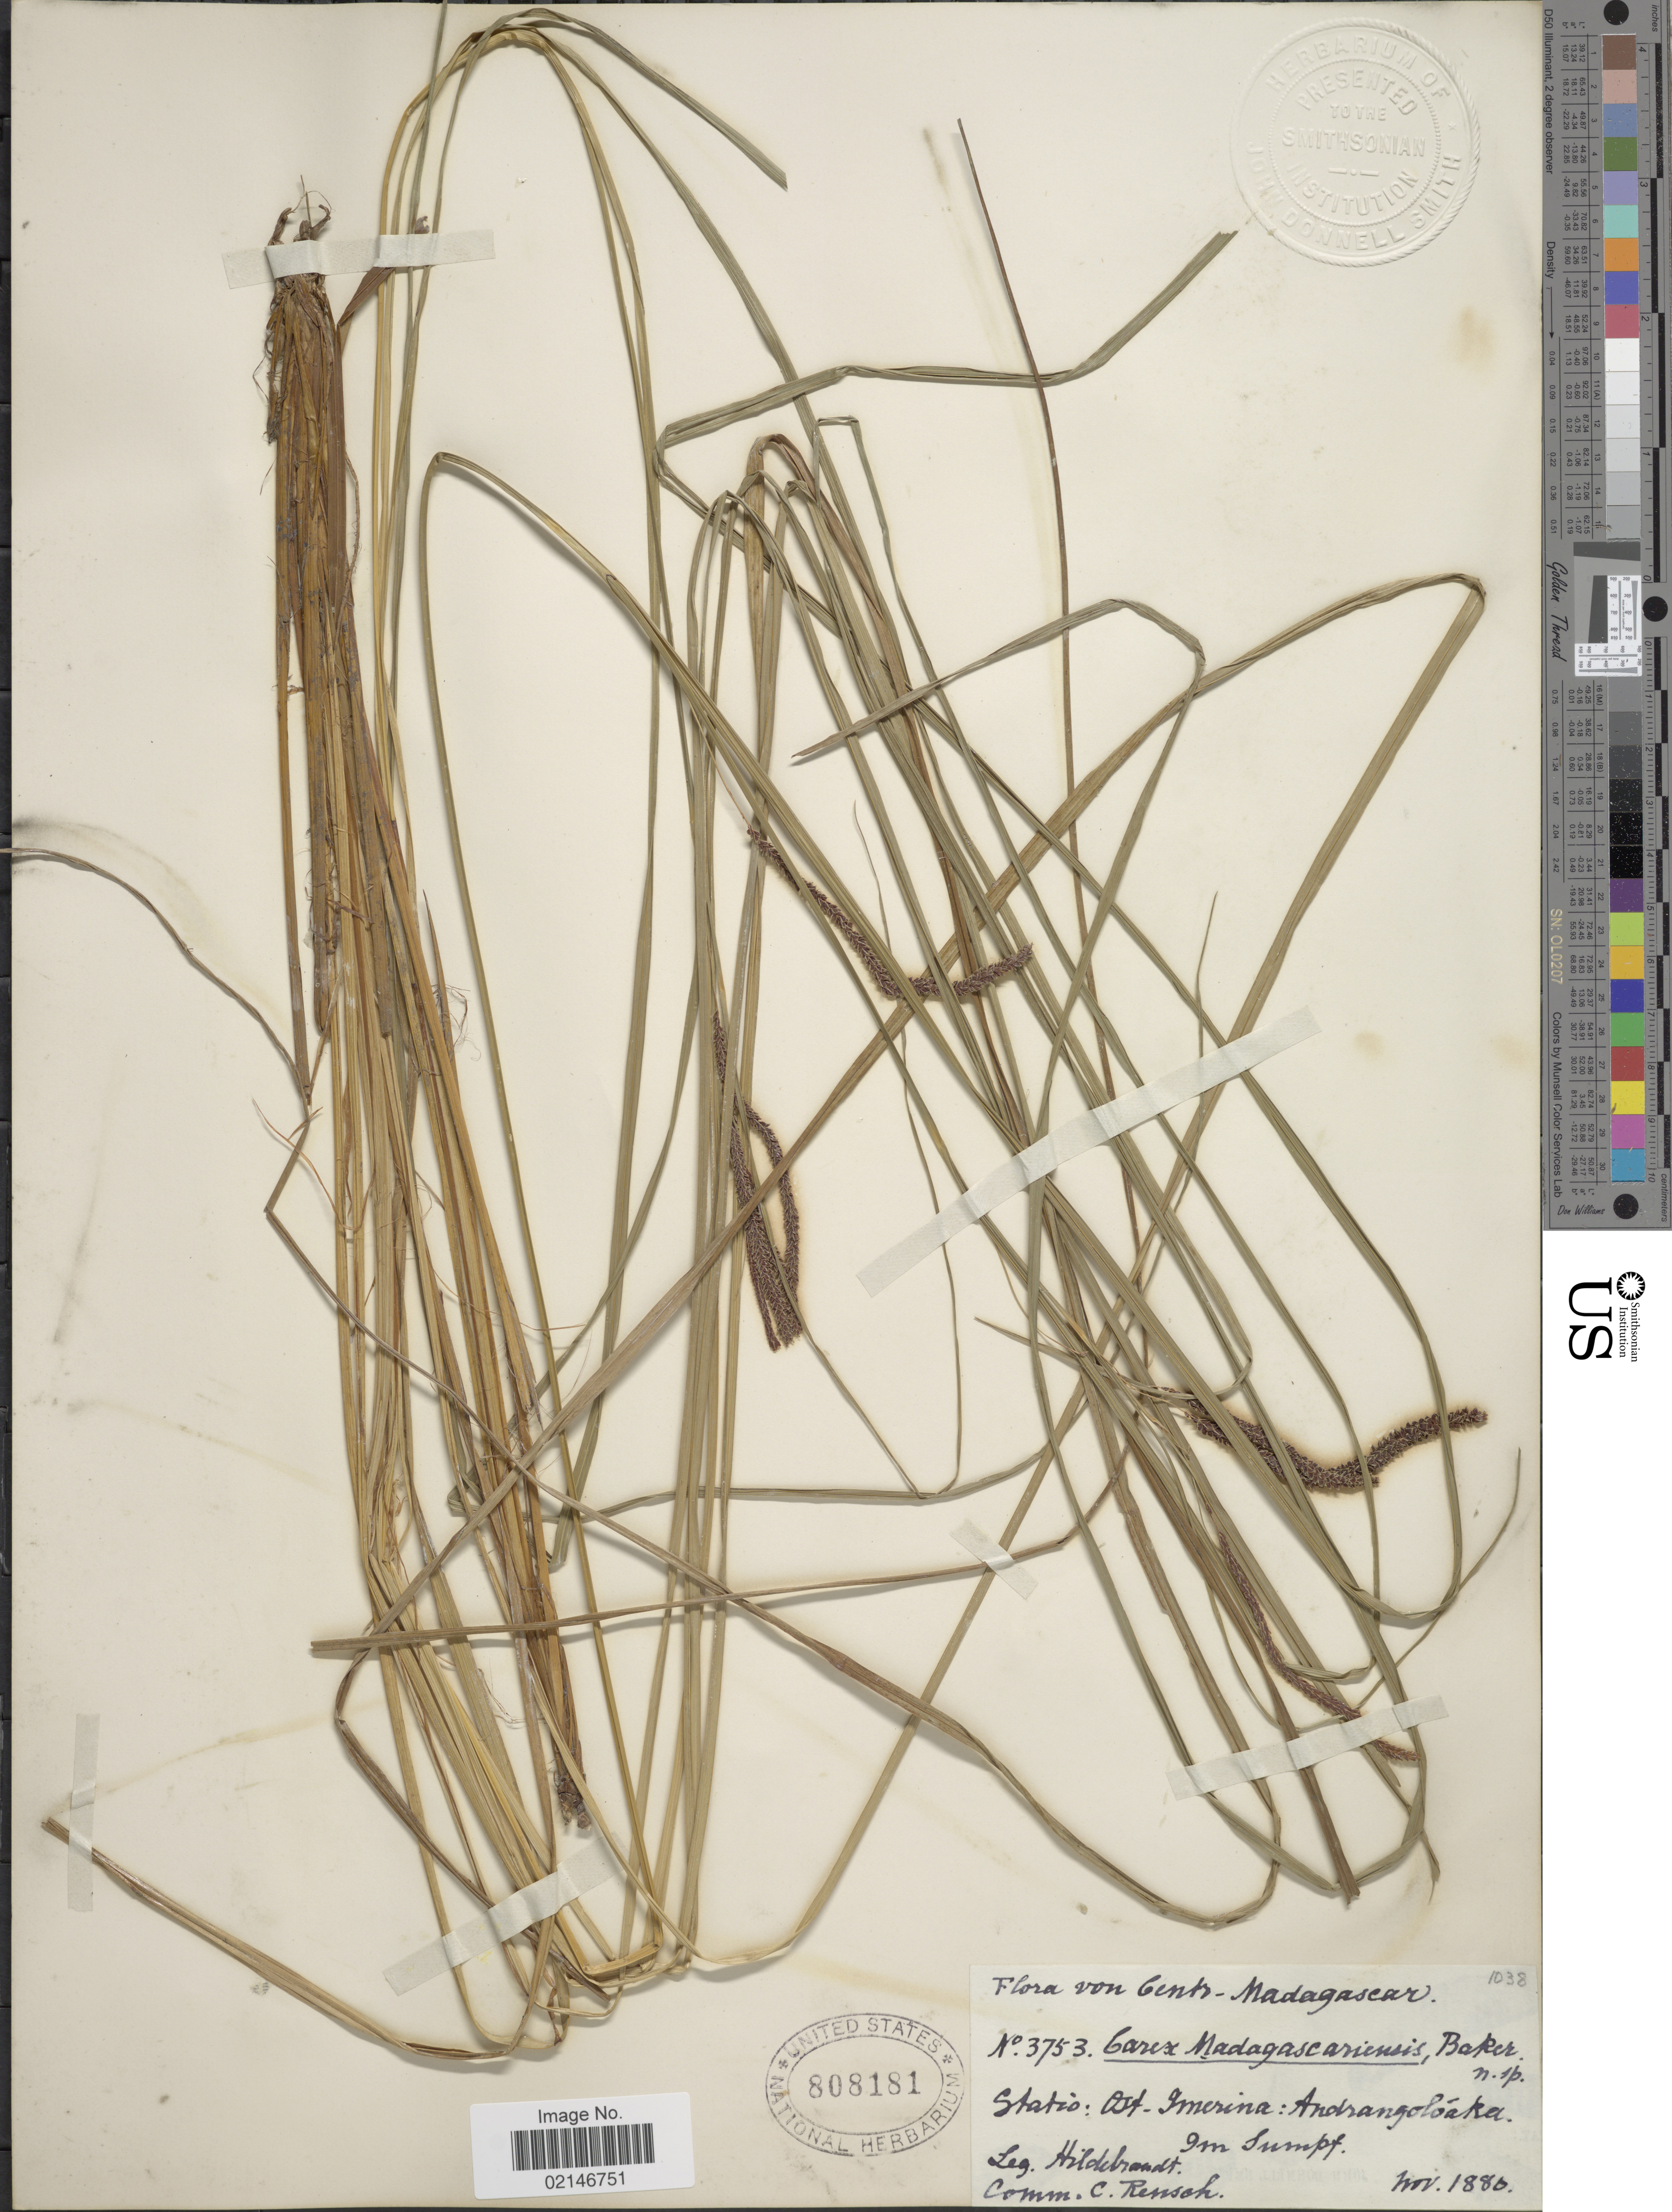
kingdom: Plantae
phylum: Tracheophyta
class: Liliopsida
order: Poales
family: Cyperaceae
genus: Carex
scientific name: Carex madagascariensis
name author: Boeckeler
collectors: J. Hildebrandt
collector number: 3753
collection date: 1880-11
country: Madagascar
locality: Centr. Madagascar, Statio: Ost-Imerina: Andrangoloaka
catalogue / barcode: US 808181